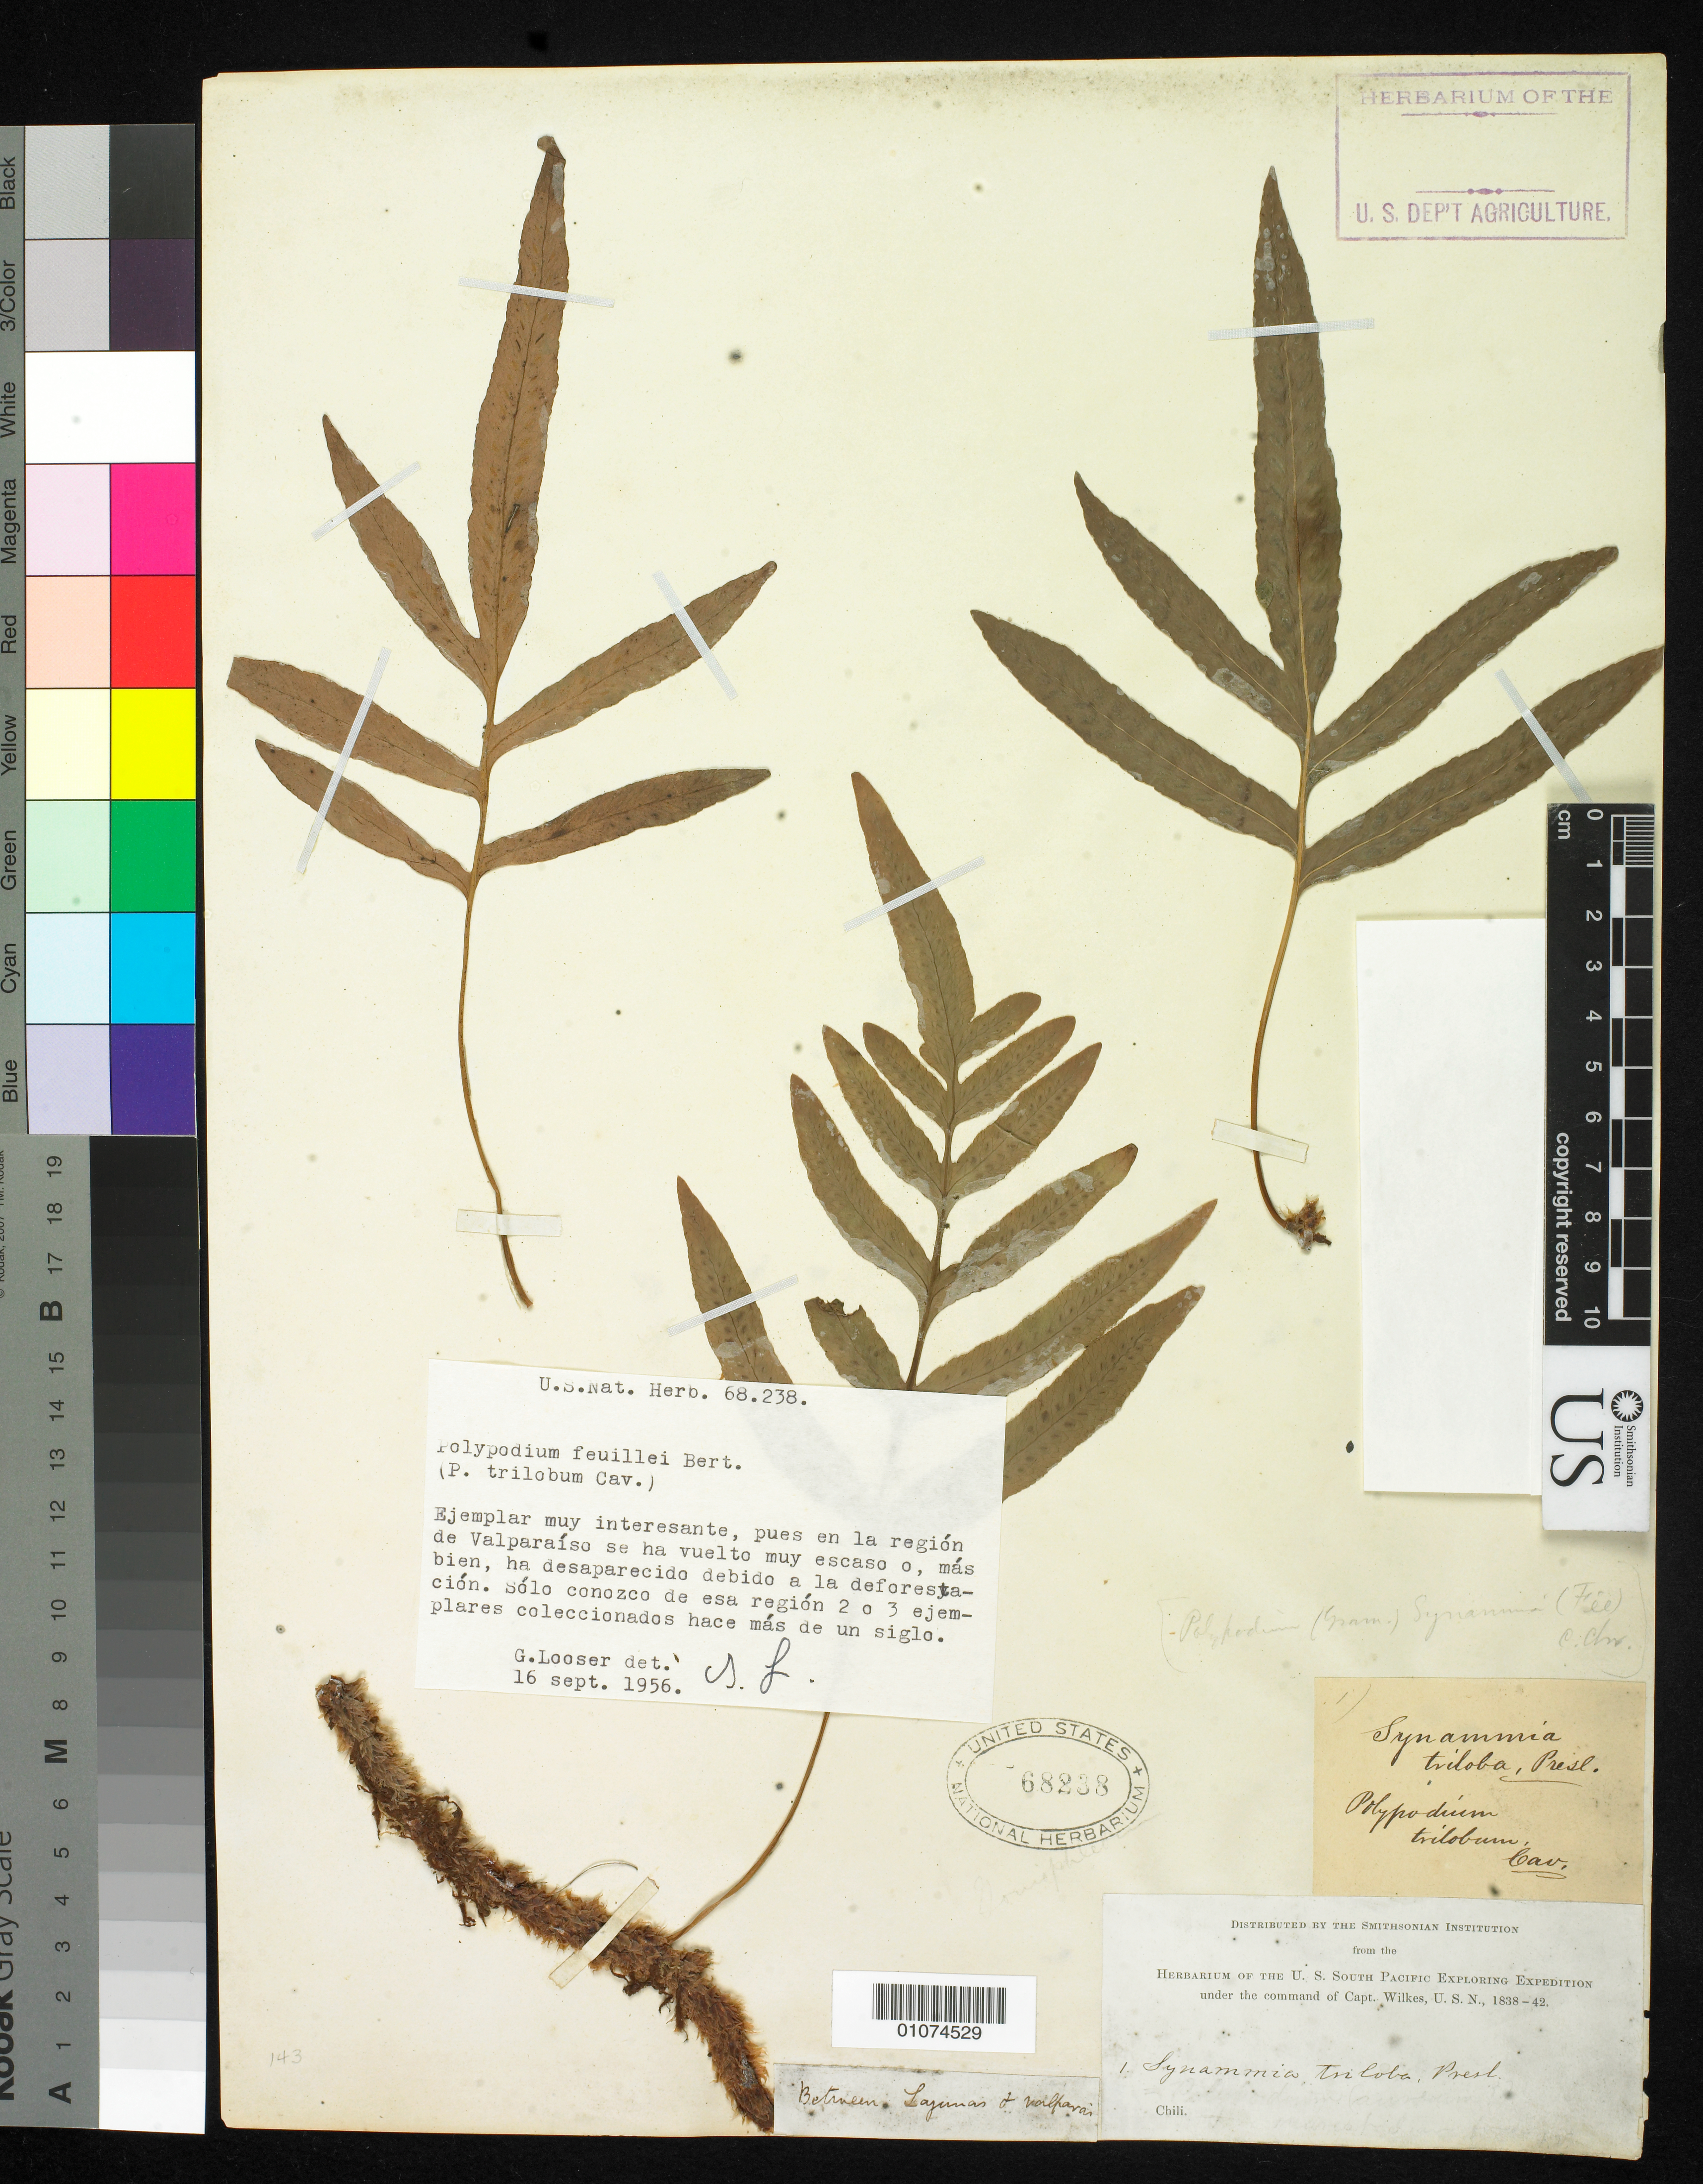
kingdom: Plantae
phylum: Tracheophyta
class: Polypodiopsida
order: Polypodiales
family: Polypodiaceae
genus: Synammia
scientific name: Synammia feuillei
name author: (Bertero) Copel.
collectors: Wilkes Explor. Exped.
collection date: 1838/1842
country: Chile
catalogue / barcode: US 68238